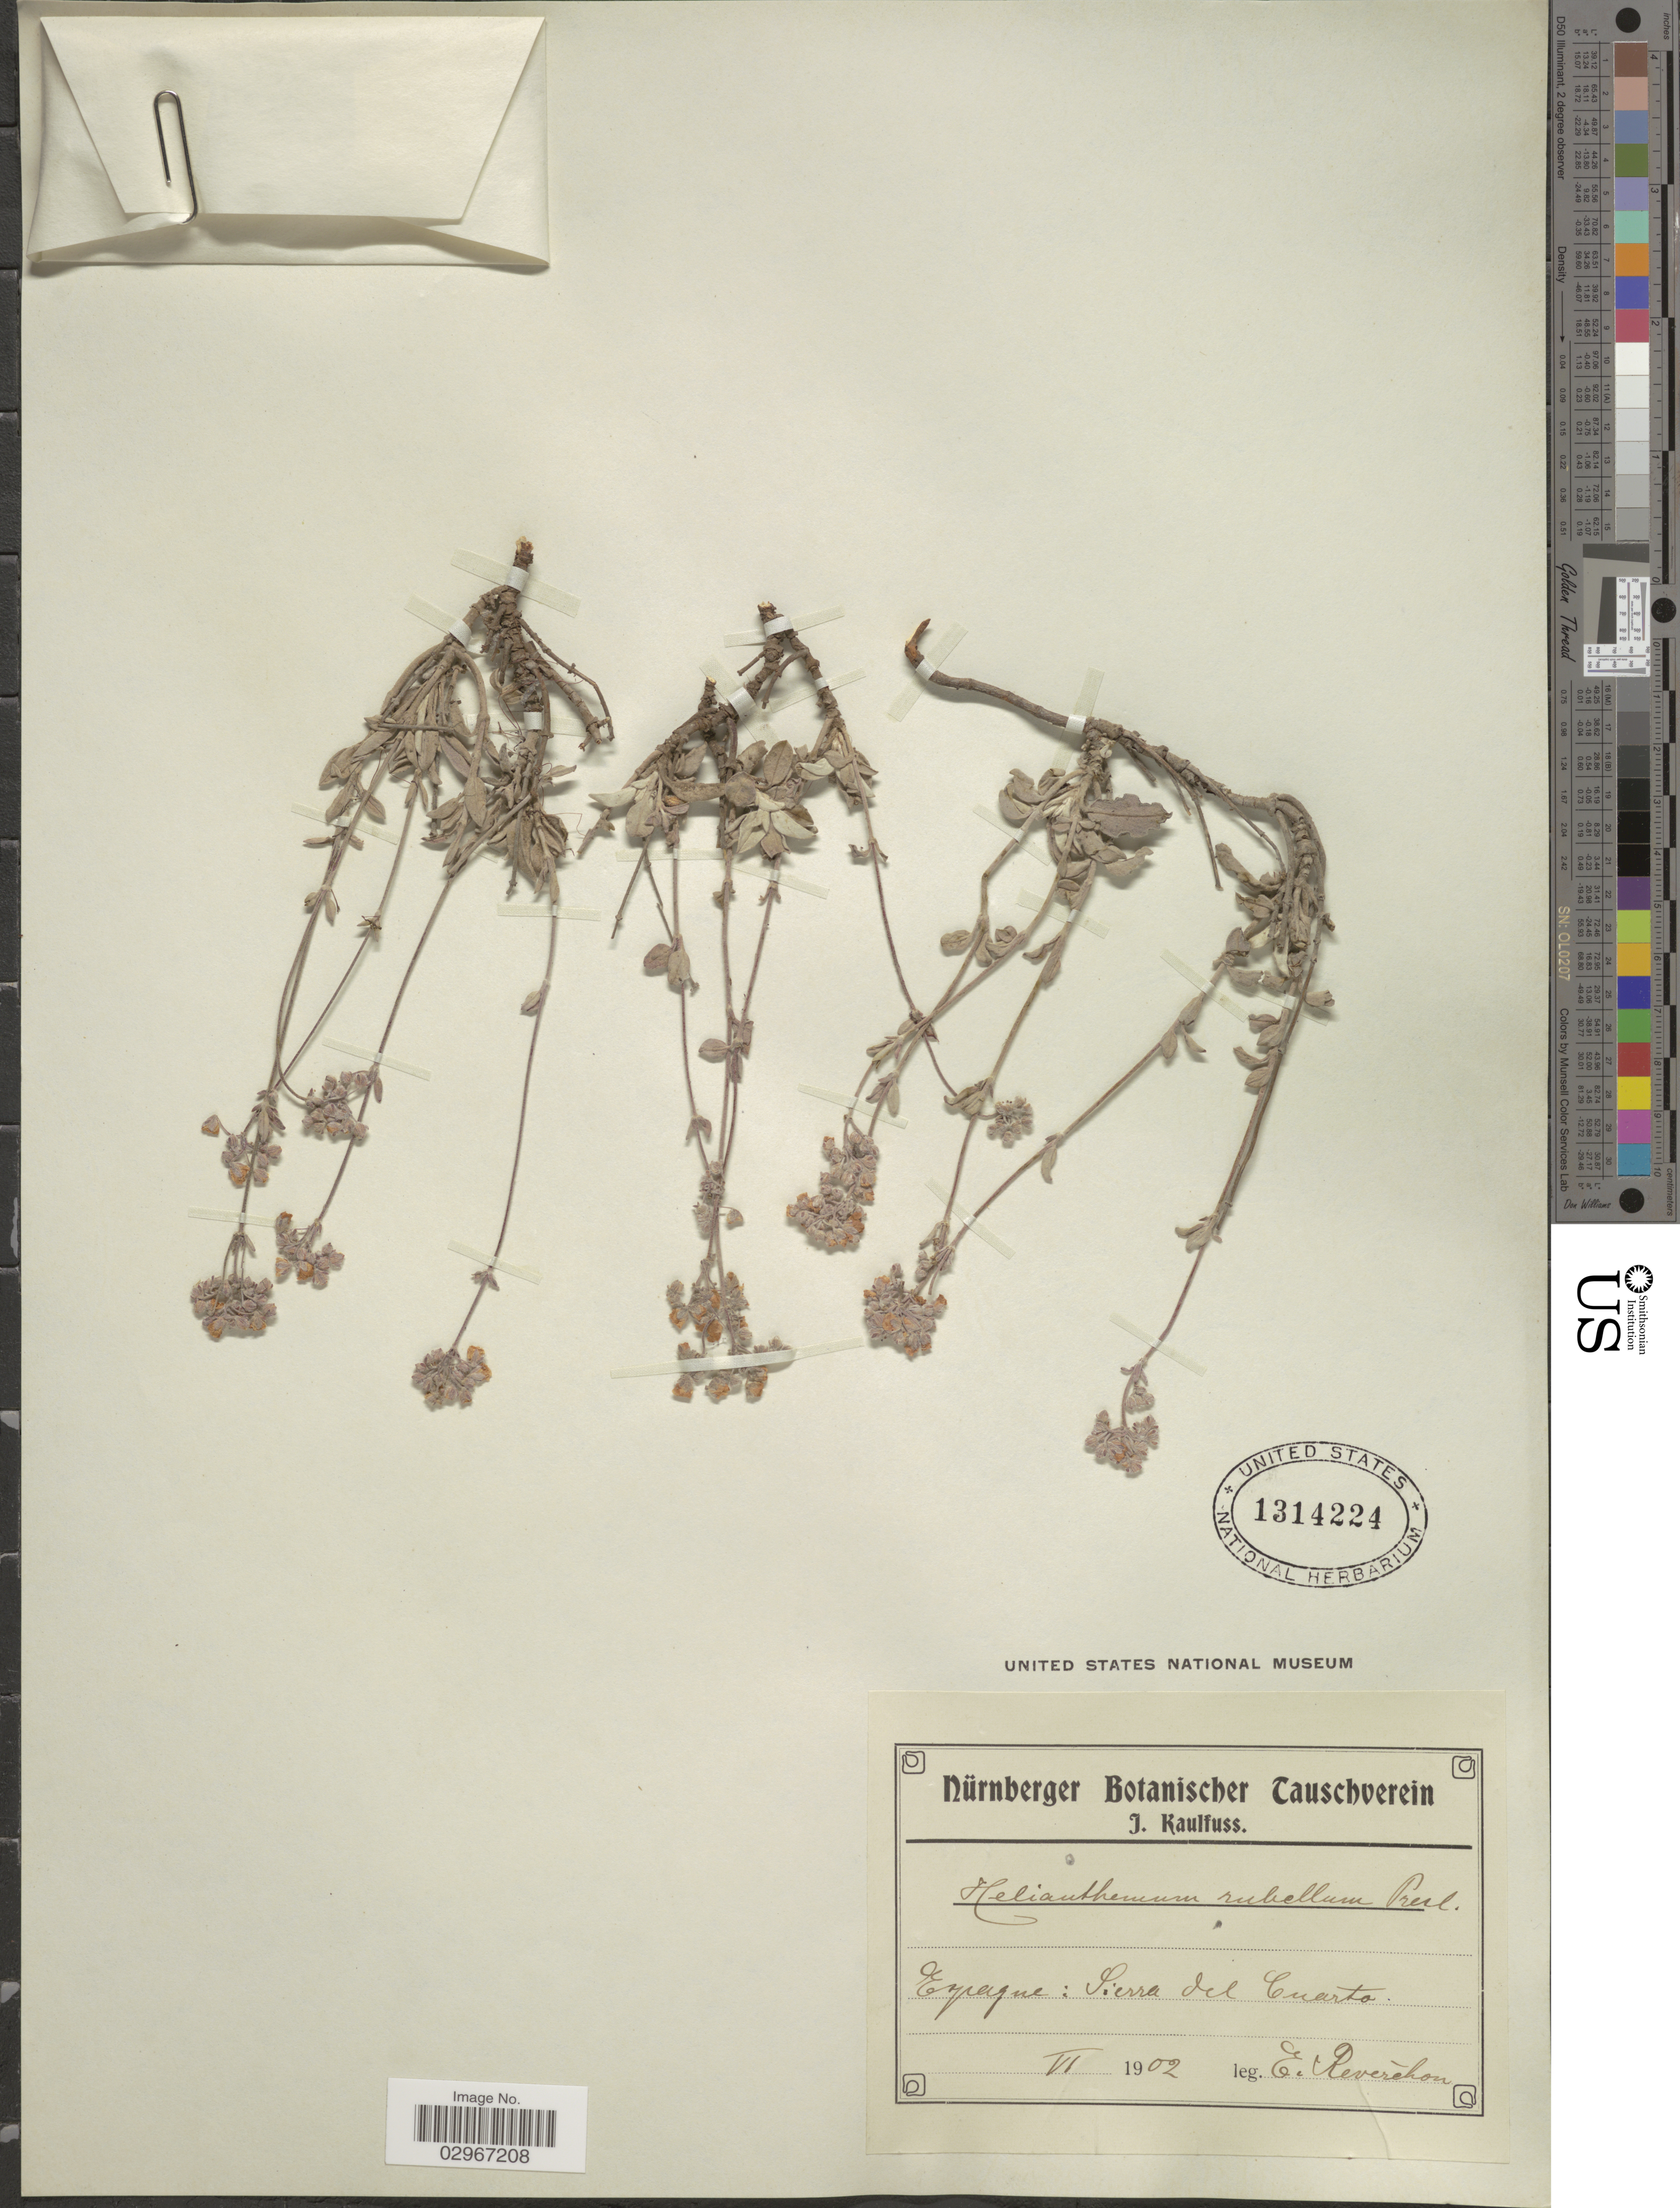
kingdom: Plantae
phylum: Tracheophyta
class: Magnoliopsida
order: Malvales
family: Cistaceae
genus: Helianthemum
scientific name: Helianthemum rubellum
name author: C. Presl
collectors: E. Reverchon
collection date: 1902-06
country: Spain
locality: Sierra del Cuarto.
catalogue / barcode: US 1314224